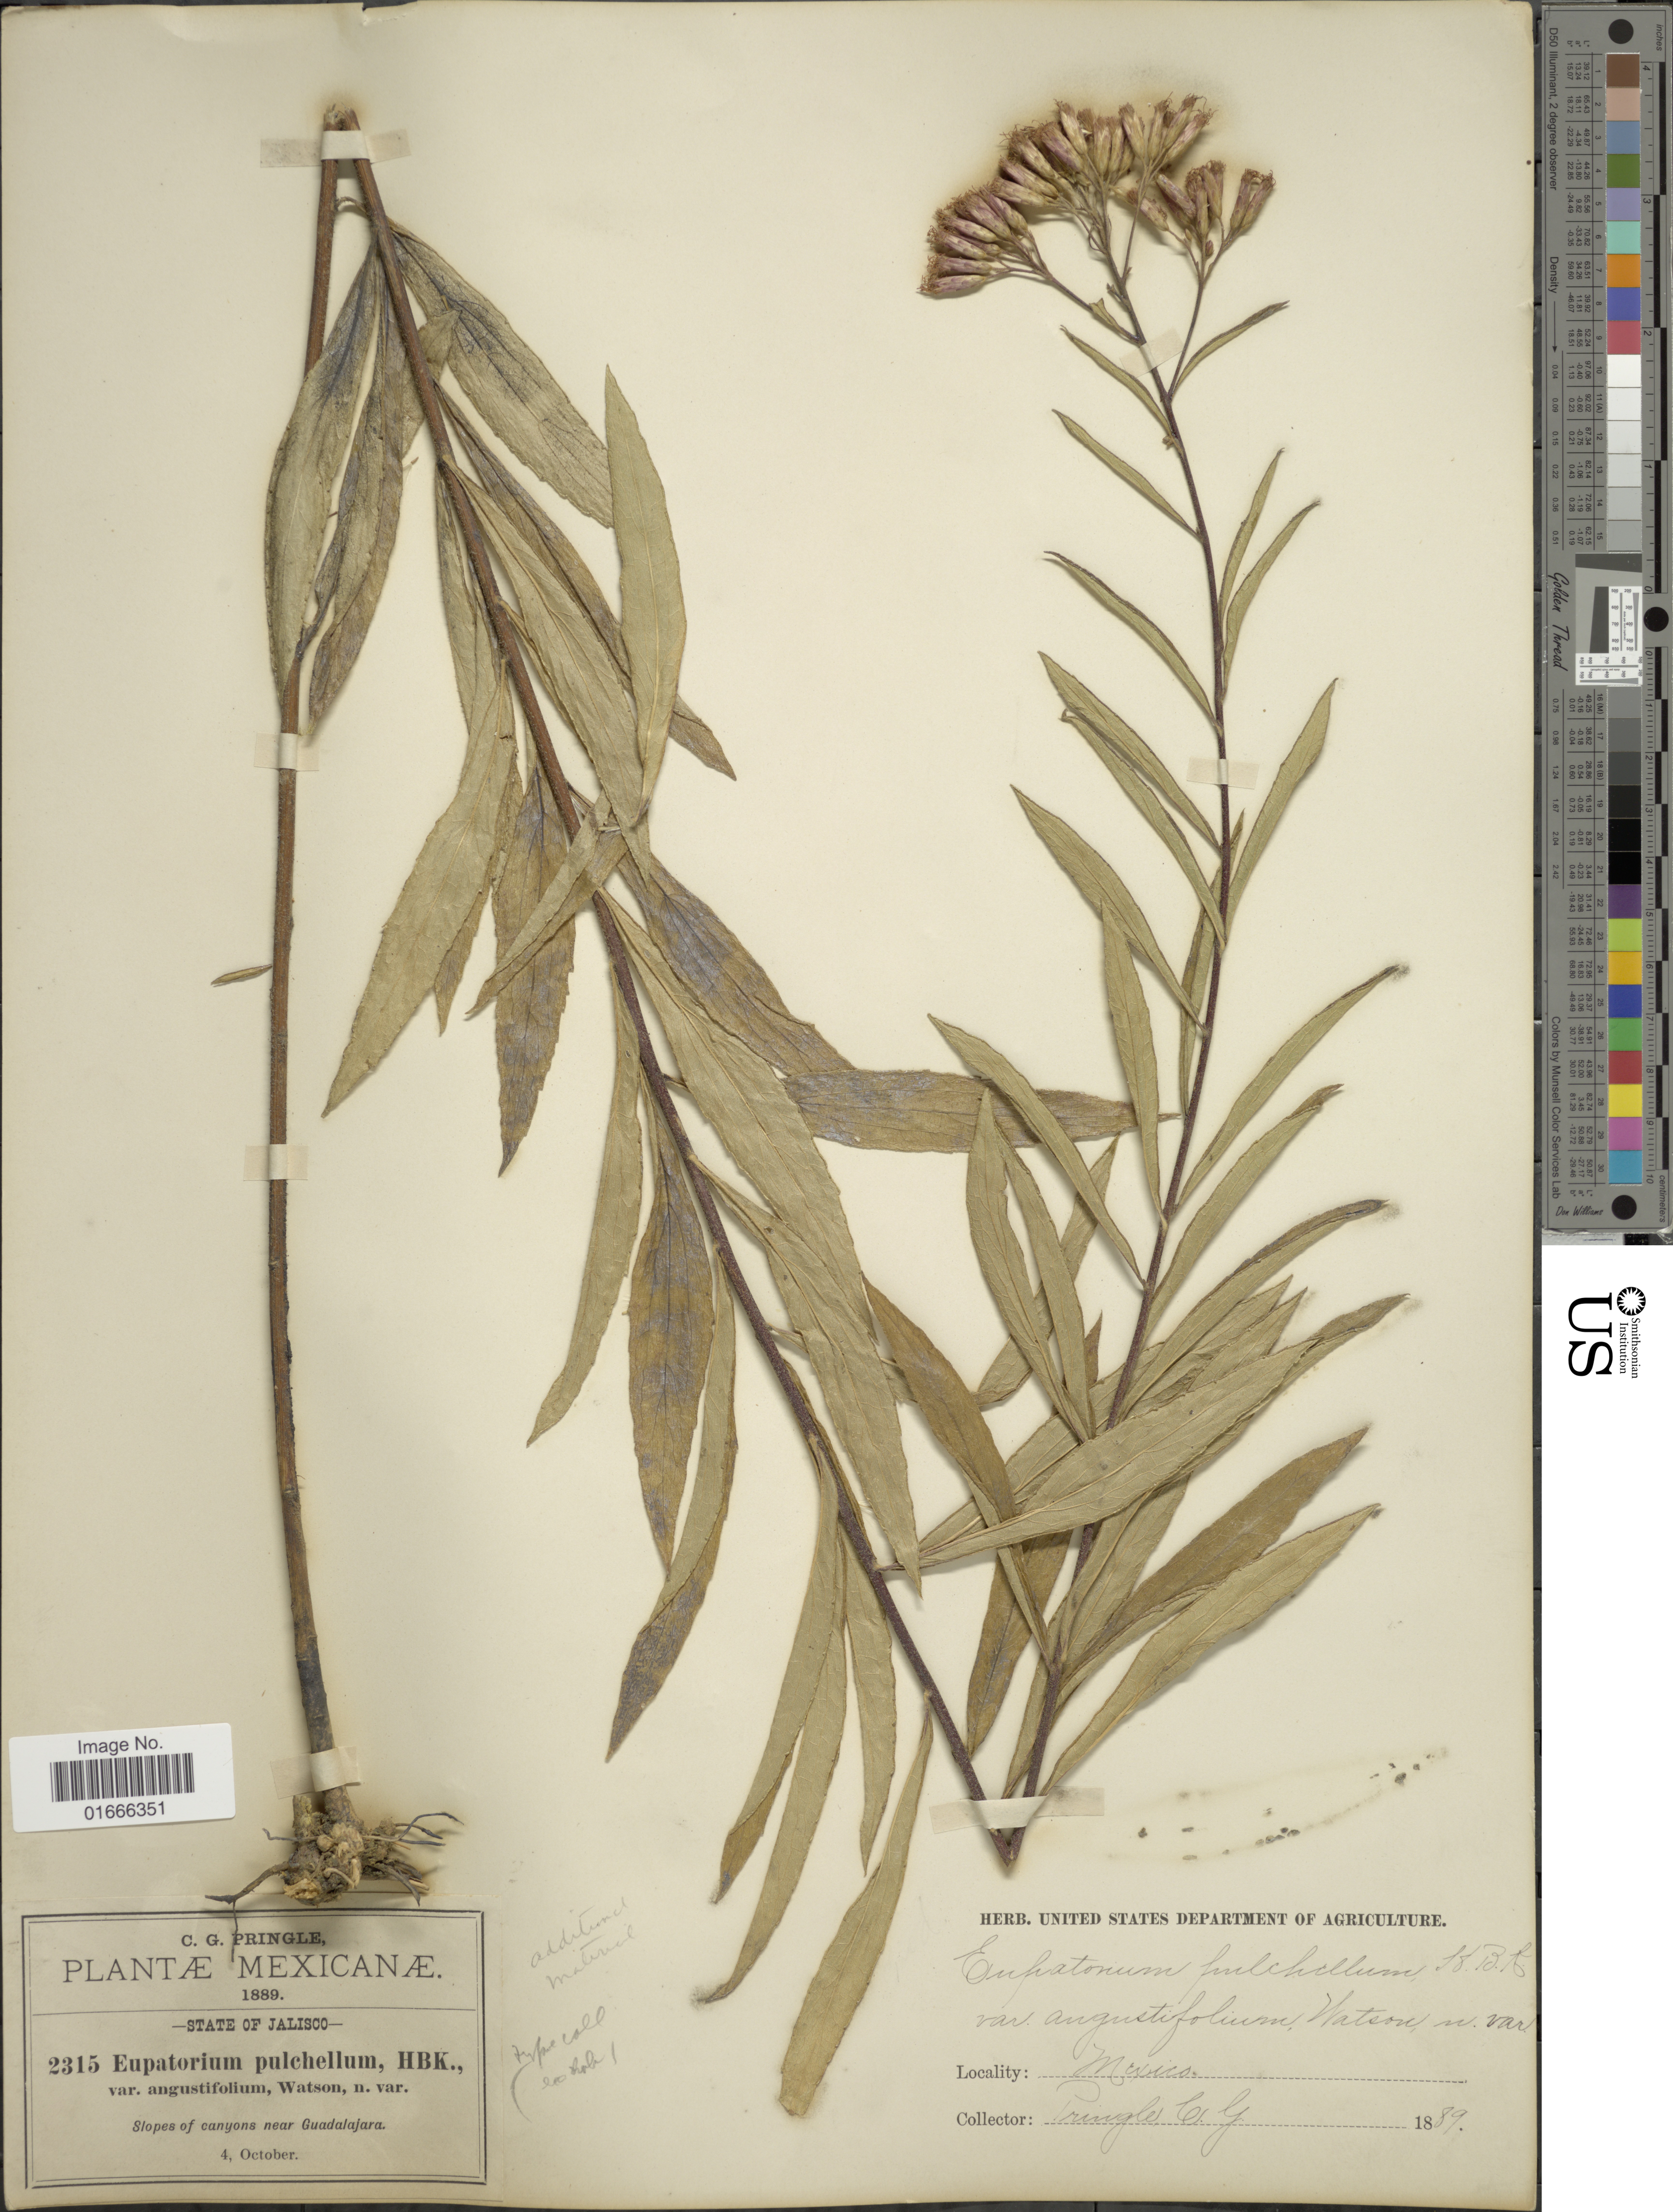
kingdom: Plantae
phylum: Tracheophyta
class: Magnoliopsida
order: Asterales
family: Asteraceae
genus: Chromolaena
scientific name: Chromolaena pulchella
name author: (Kunth) R.M. King & H. Rob.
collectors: C. G. Pringle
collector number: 2315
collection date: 1889-10-04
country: Mexico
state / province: Jalisco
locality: State of Jalisco, slopes of Canyons near Guadalajara.